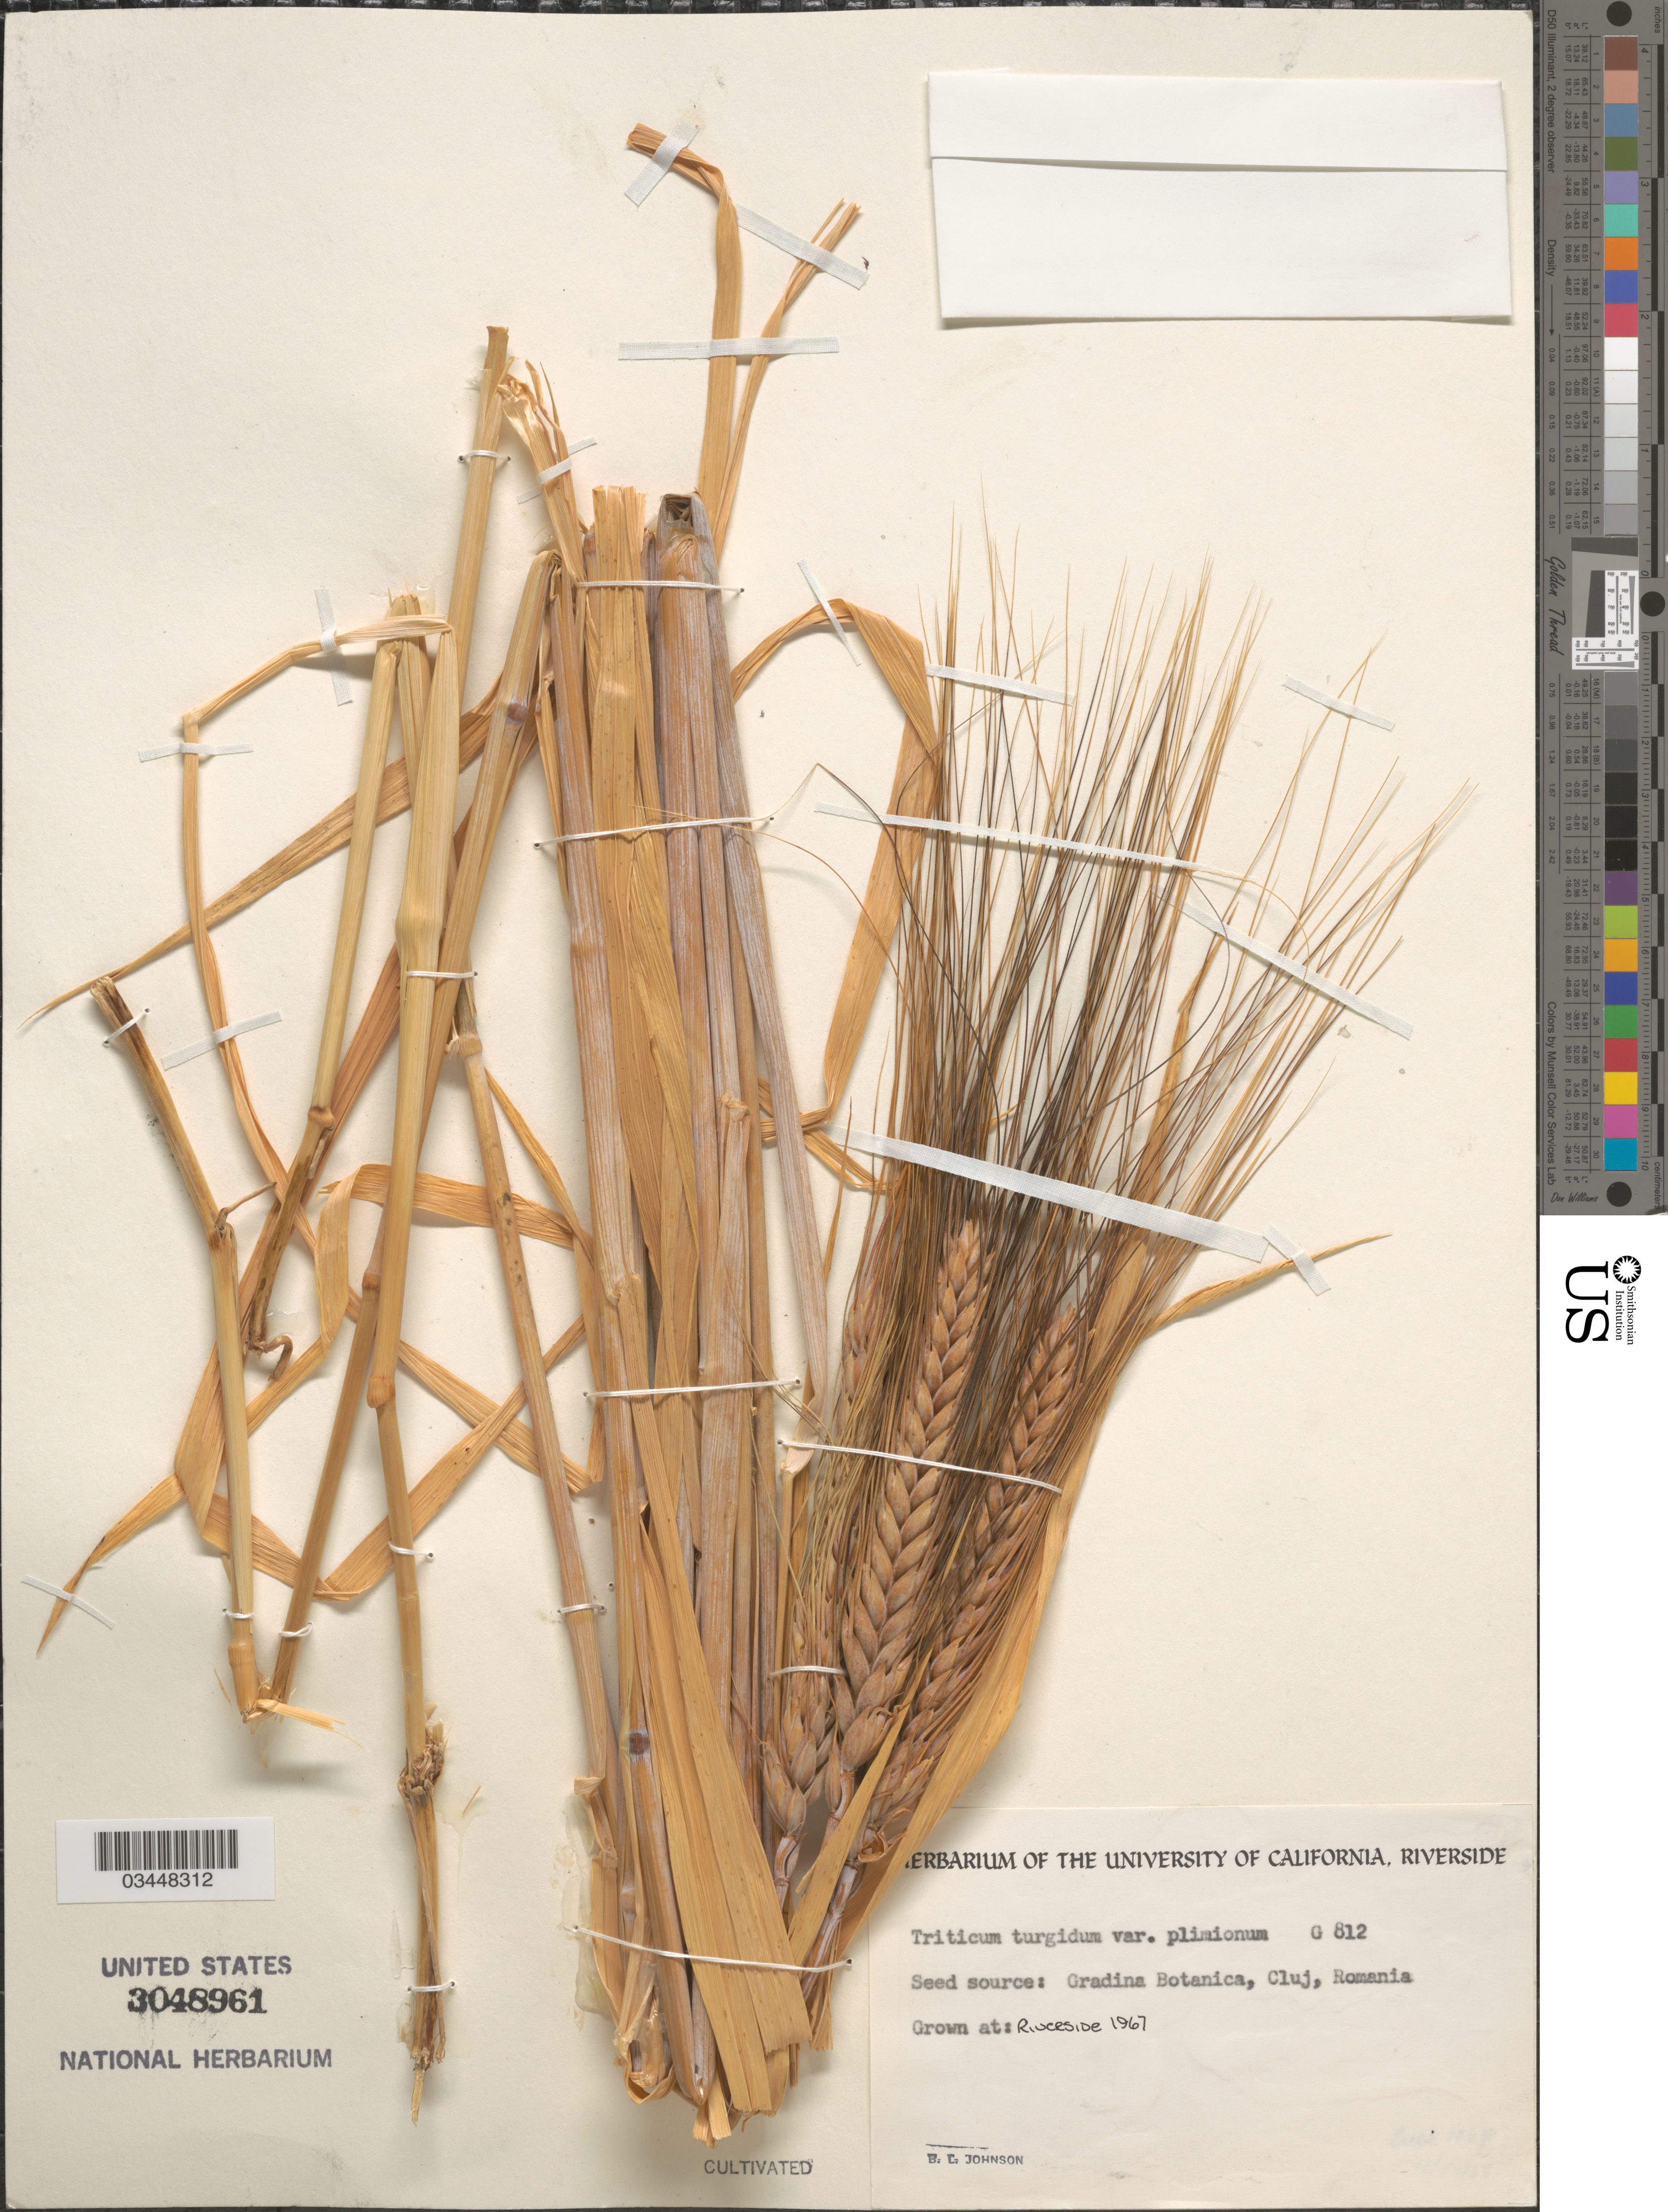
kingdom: Plantae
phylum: Tracheophyta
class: Liliopsida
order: Poales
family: Poaceae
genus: Triticum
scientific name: Triticum turgidum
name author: L.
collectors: B. Johnson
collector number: G812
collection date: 1967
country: United States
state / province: California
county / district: Riverside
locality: Riverside.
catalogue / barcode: US 3048961